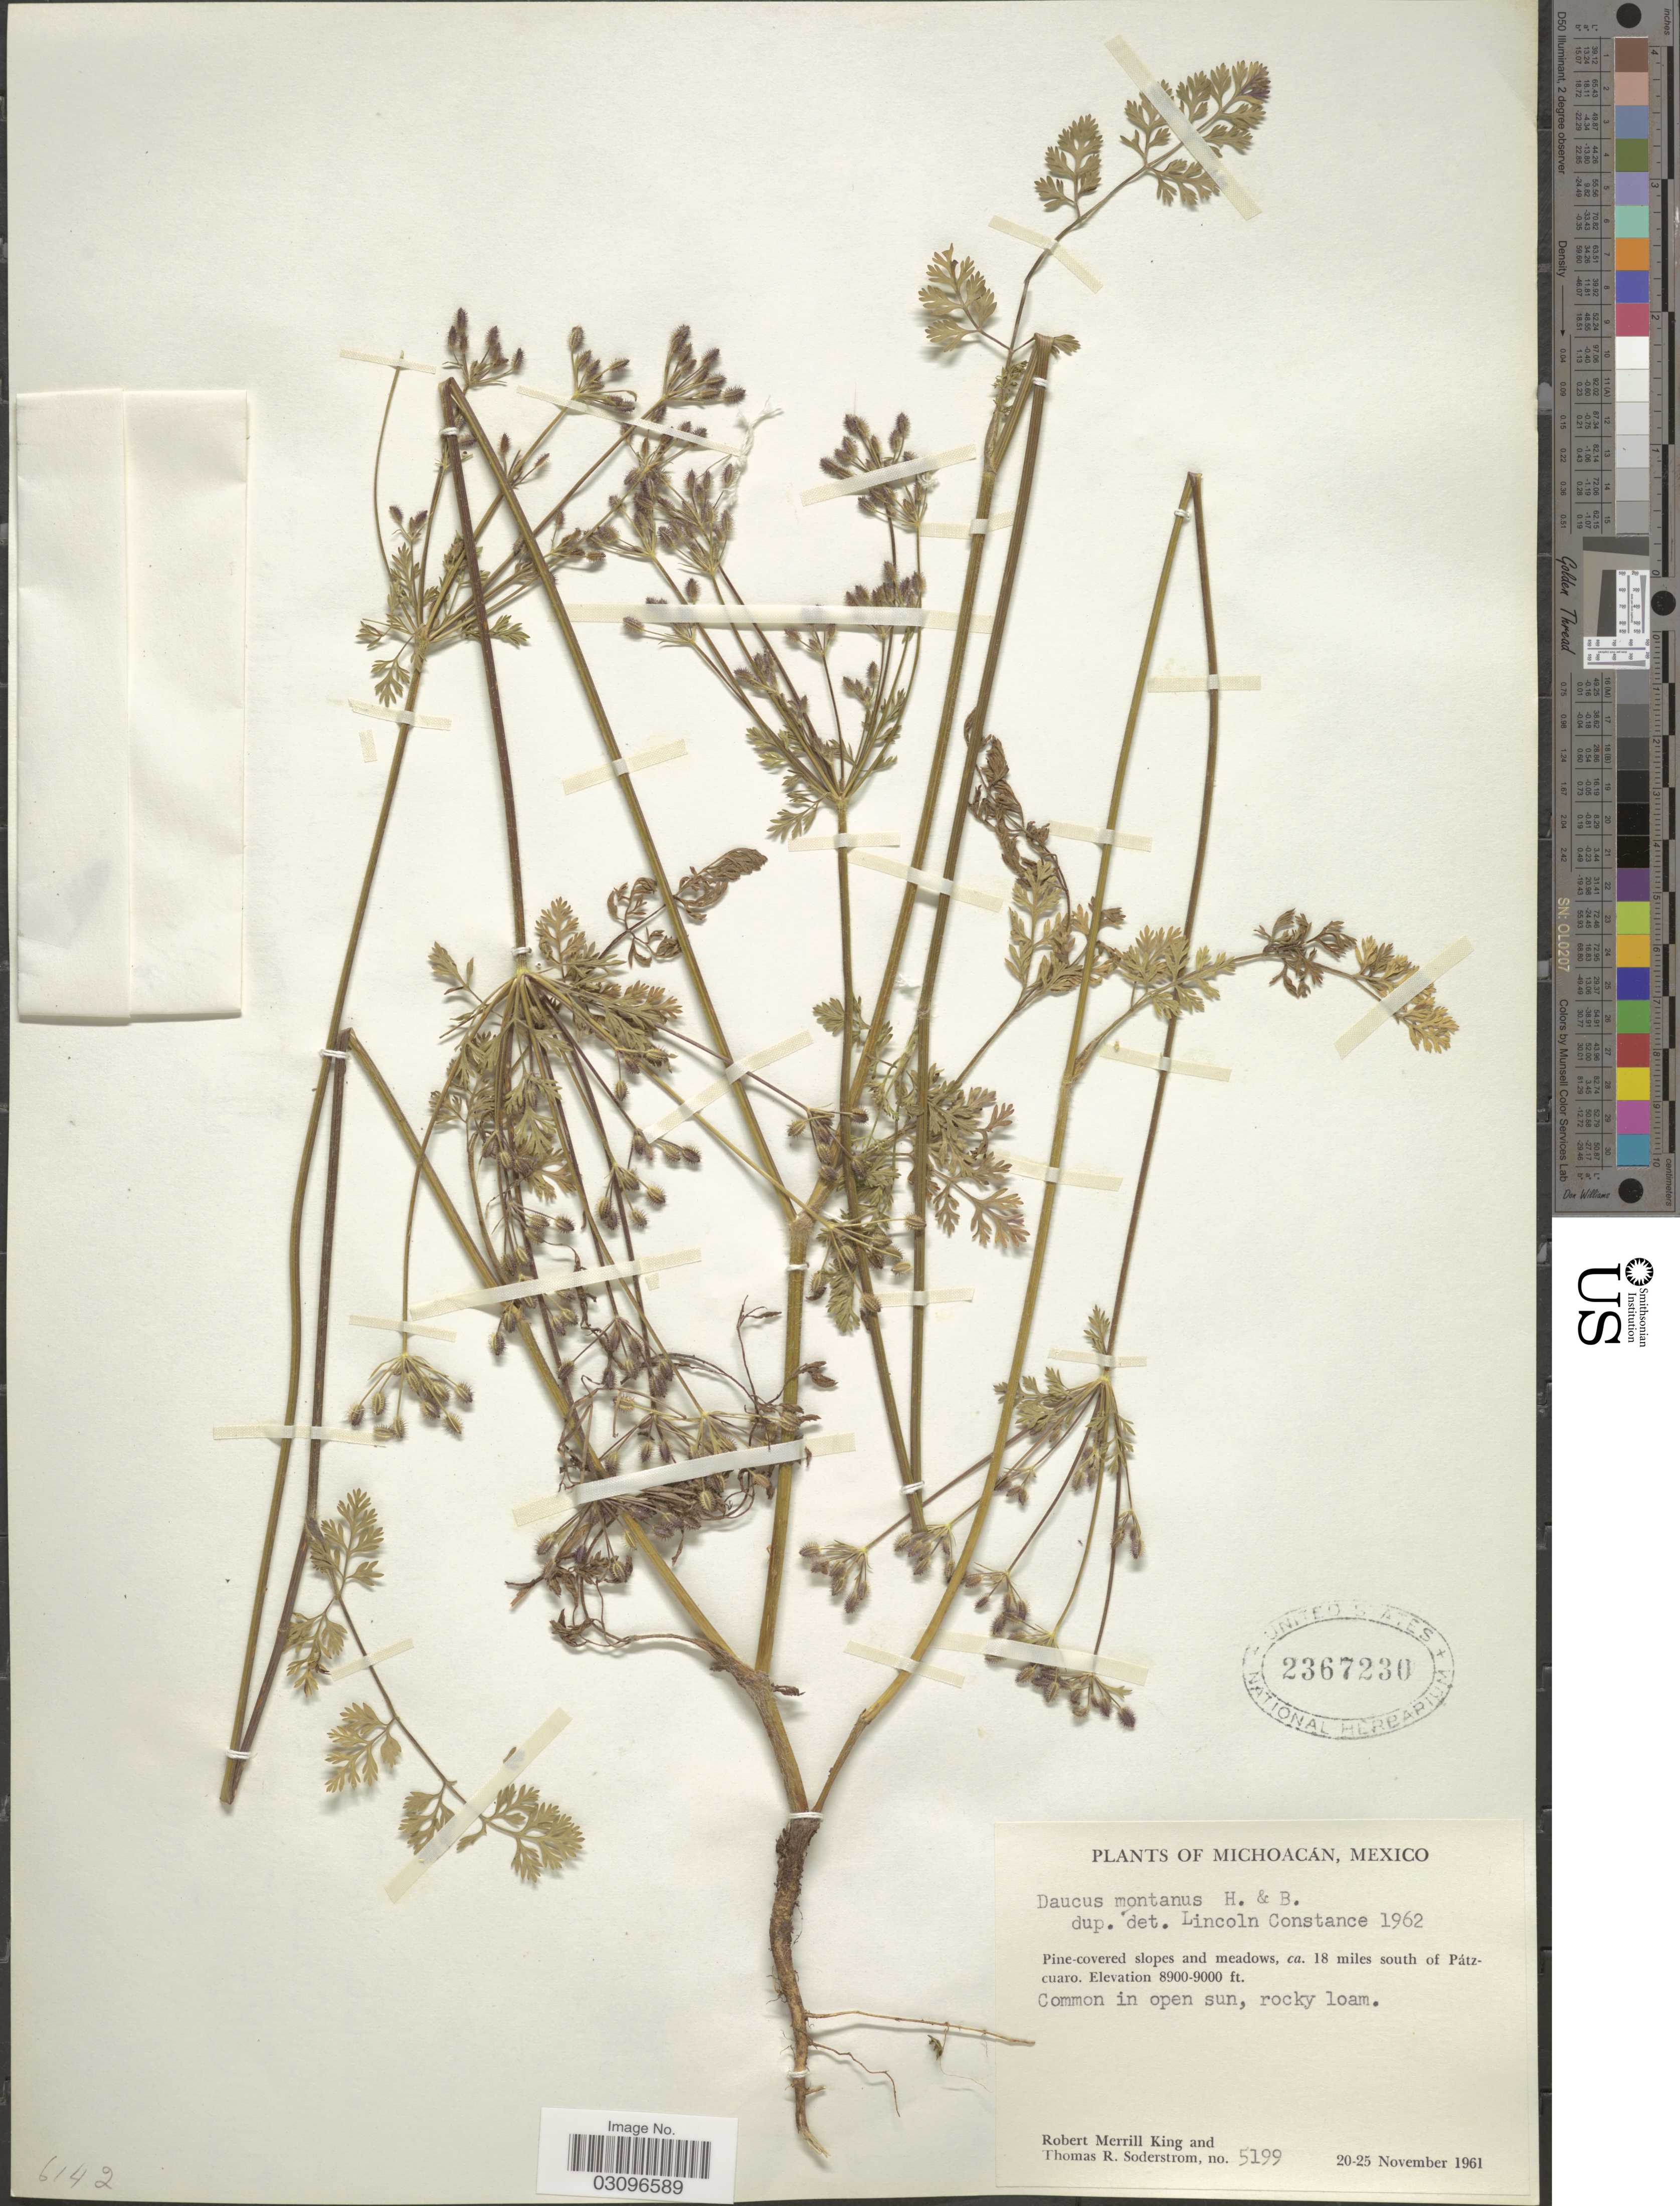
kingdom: Plantae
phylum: Tracheophyta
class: Magnoliopsida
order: Apiales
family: Apiaceae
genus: Daucus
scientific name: Daucus montanus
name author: Humb. & Bonpl. ex Spreng.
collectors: R. M. King & T. R. Soderstrom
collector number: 5199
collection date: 1961-11-20/1961-11-25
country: Mexico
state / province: Michoacán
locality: Pine-covered slopes and meadows, ca. 18 miles south of Pátzcuaro.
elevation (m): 2713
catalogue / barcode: US 2367230